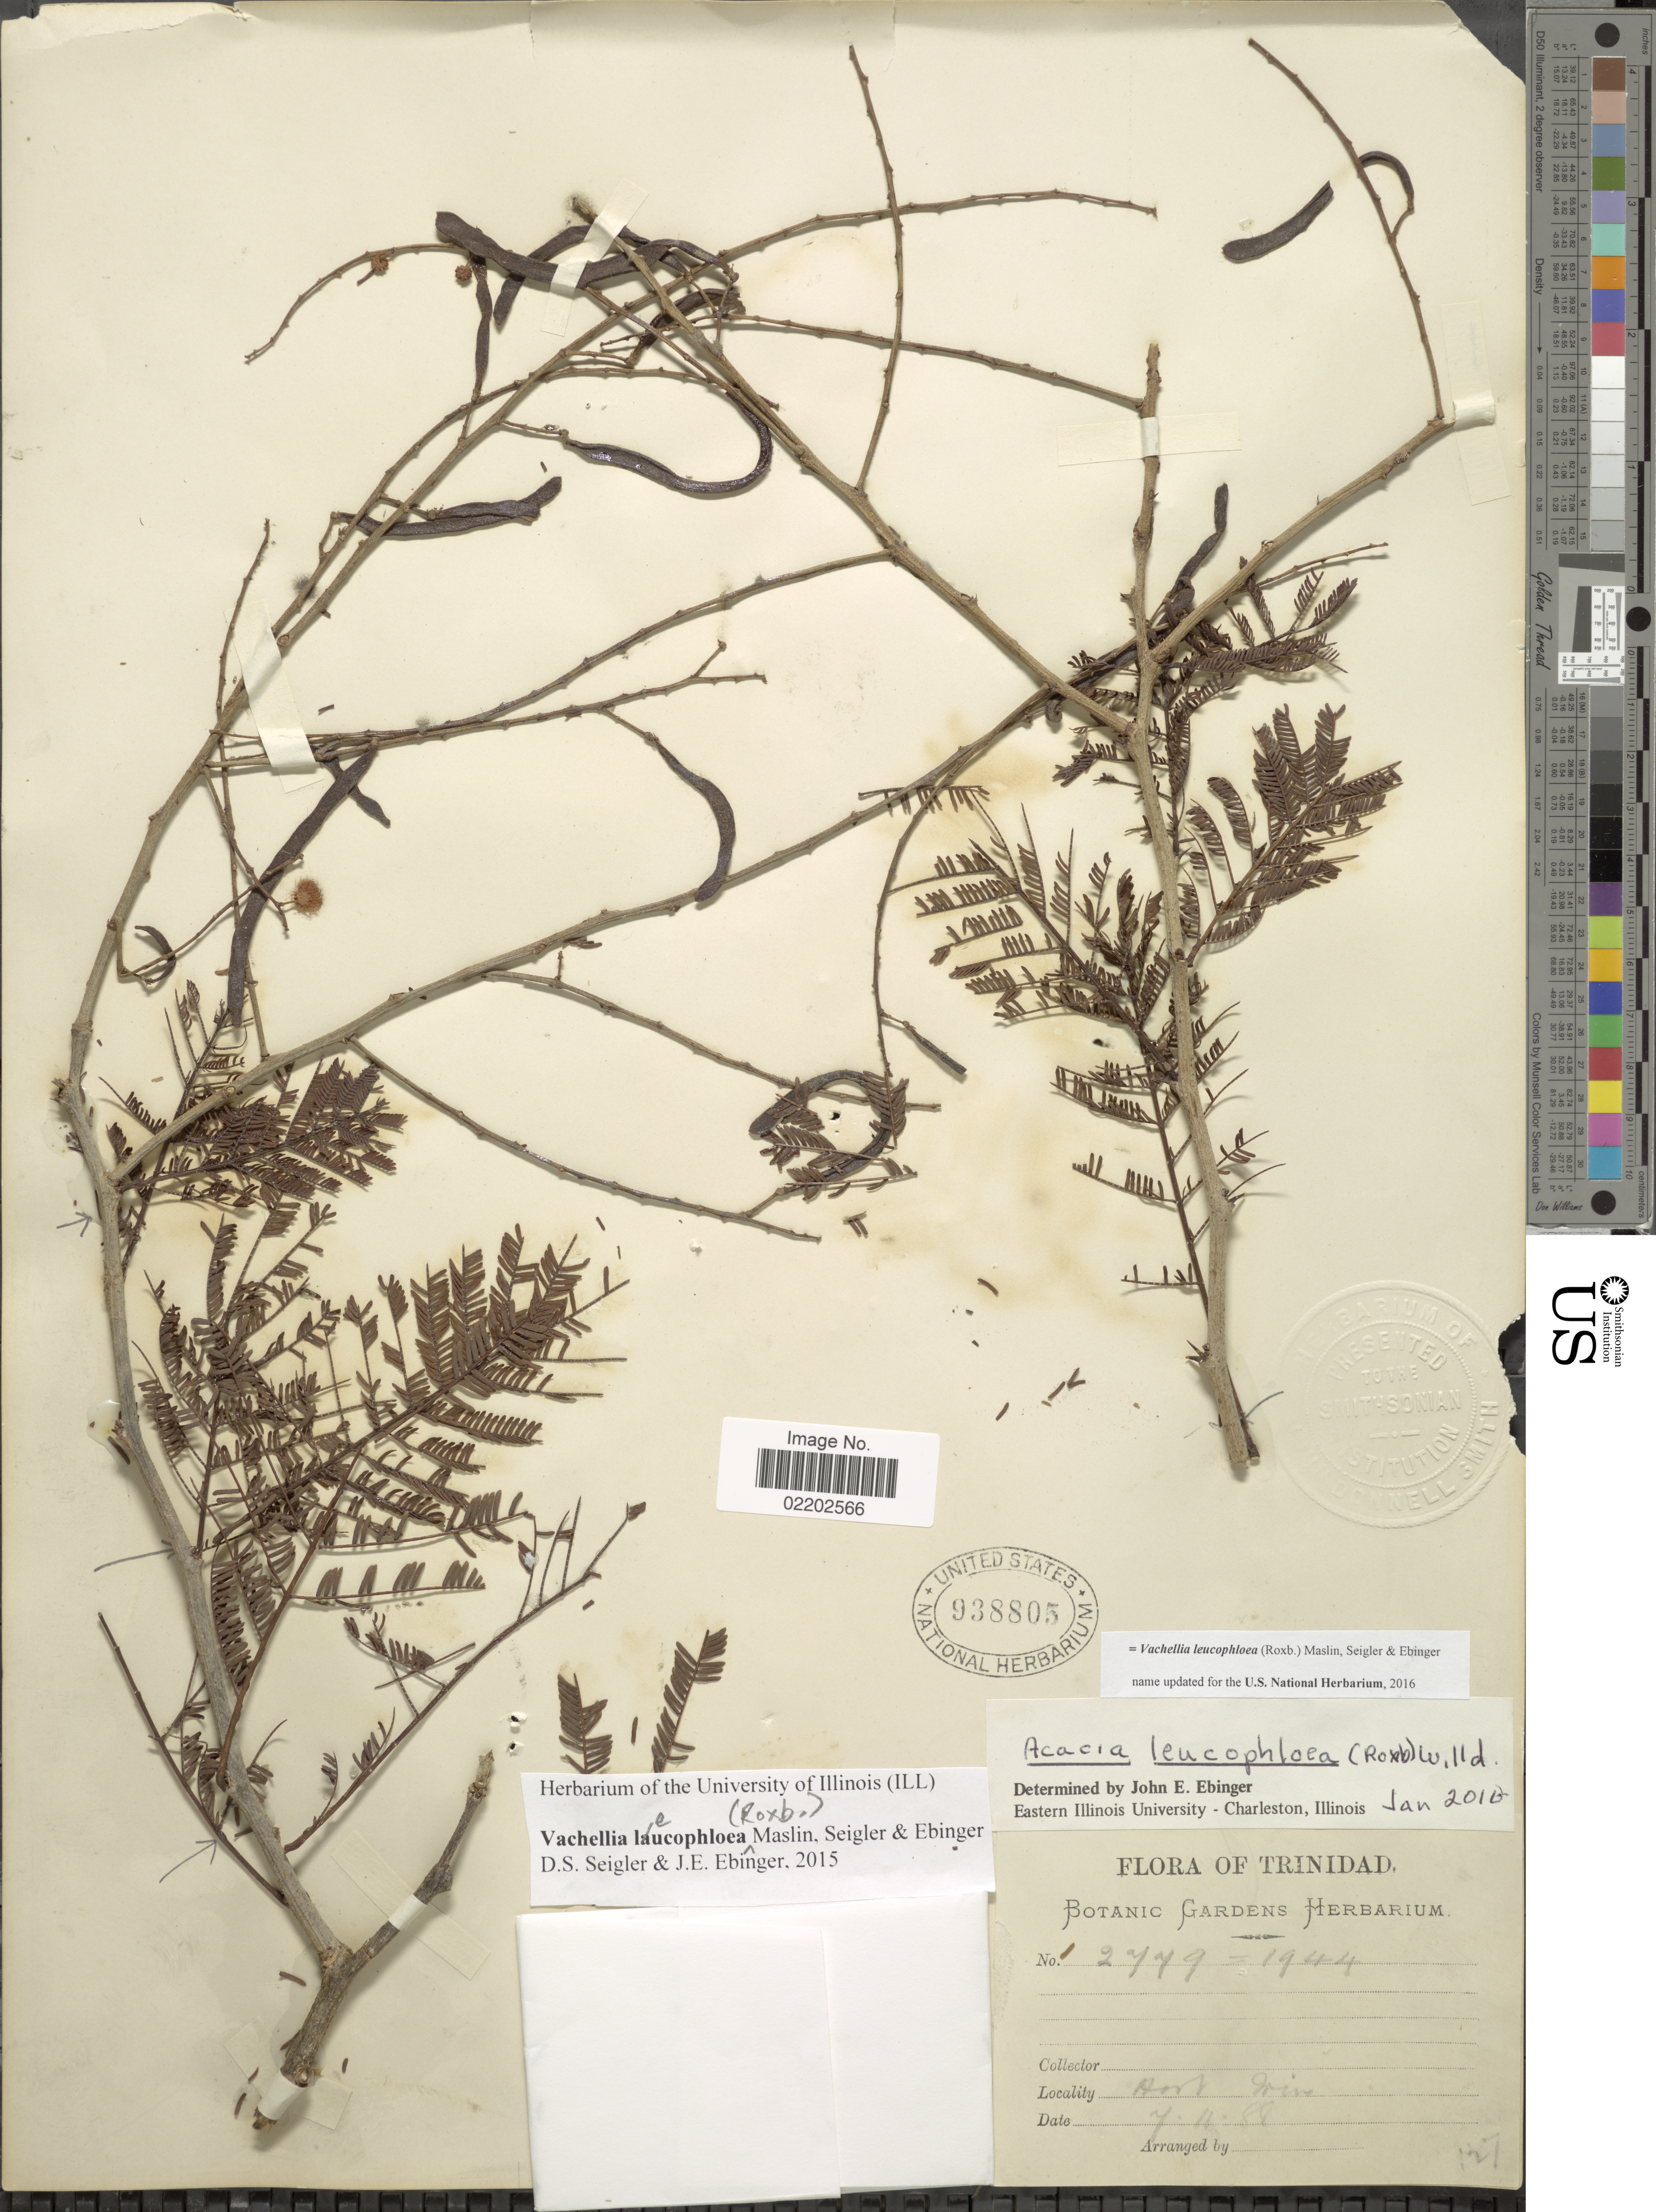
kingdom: Plantae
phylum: Tracheophyta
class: Magnoliopsida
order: Fabales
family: Fabaceae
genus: Vachellia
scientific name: Vachellia leucophloea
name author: (Roxb.) Maslin et al.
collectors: ex herb. Botanic Gardens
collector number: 2779*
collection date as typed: Transcribed d/m/y: 7/11/88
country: Trinidad and Tobago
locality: Trinidad, Hort. Trin.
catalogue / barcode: US 938805